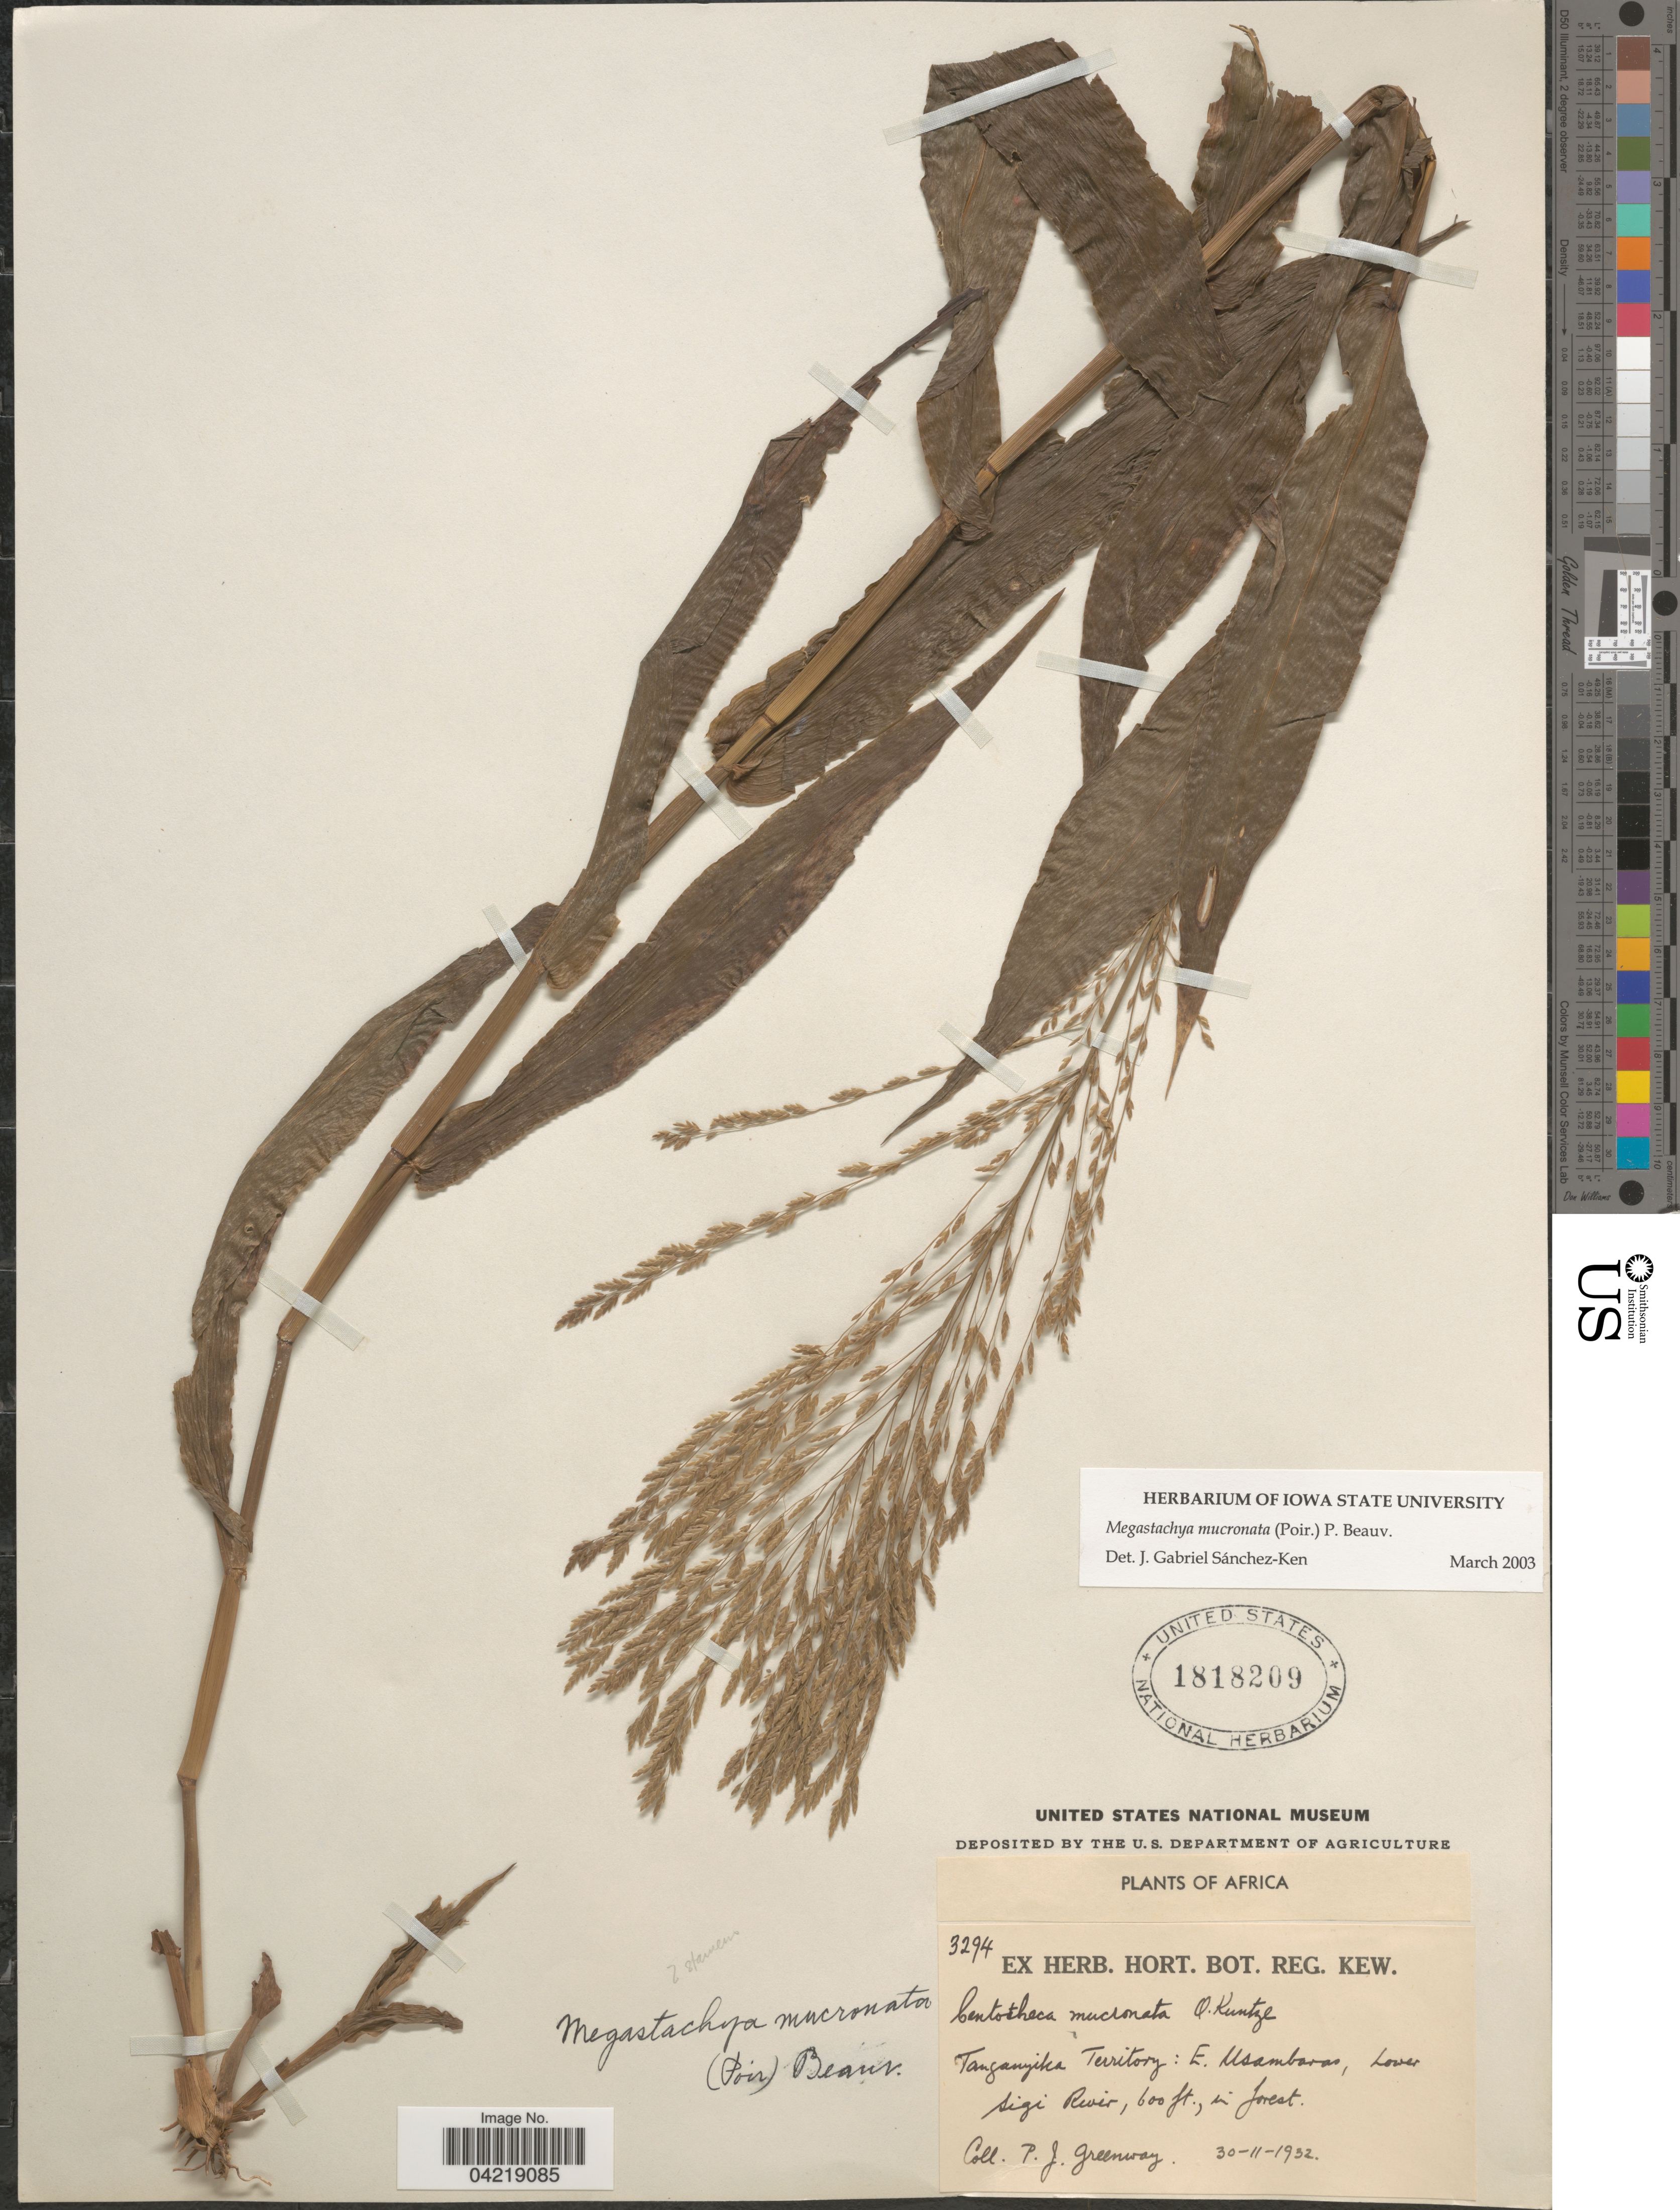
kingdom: Plantae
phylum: Tracheophyta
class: Liliopsida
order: Poales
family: Poaceae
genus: Megastachya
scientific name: Megastachya mucronata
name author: (Poir.) P. Beauv.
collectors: P. J. Greenway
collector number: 3294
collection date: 1932-11-30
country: Tanzania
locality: Tanganyika Territory: E.Usambaras, Lower Sigi River.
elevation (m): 183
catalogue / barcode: US 1818209